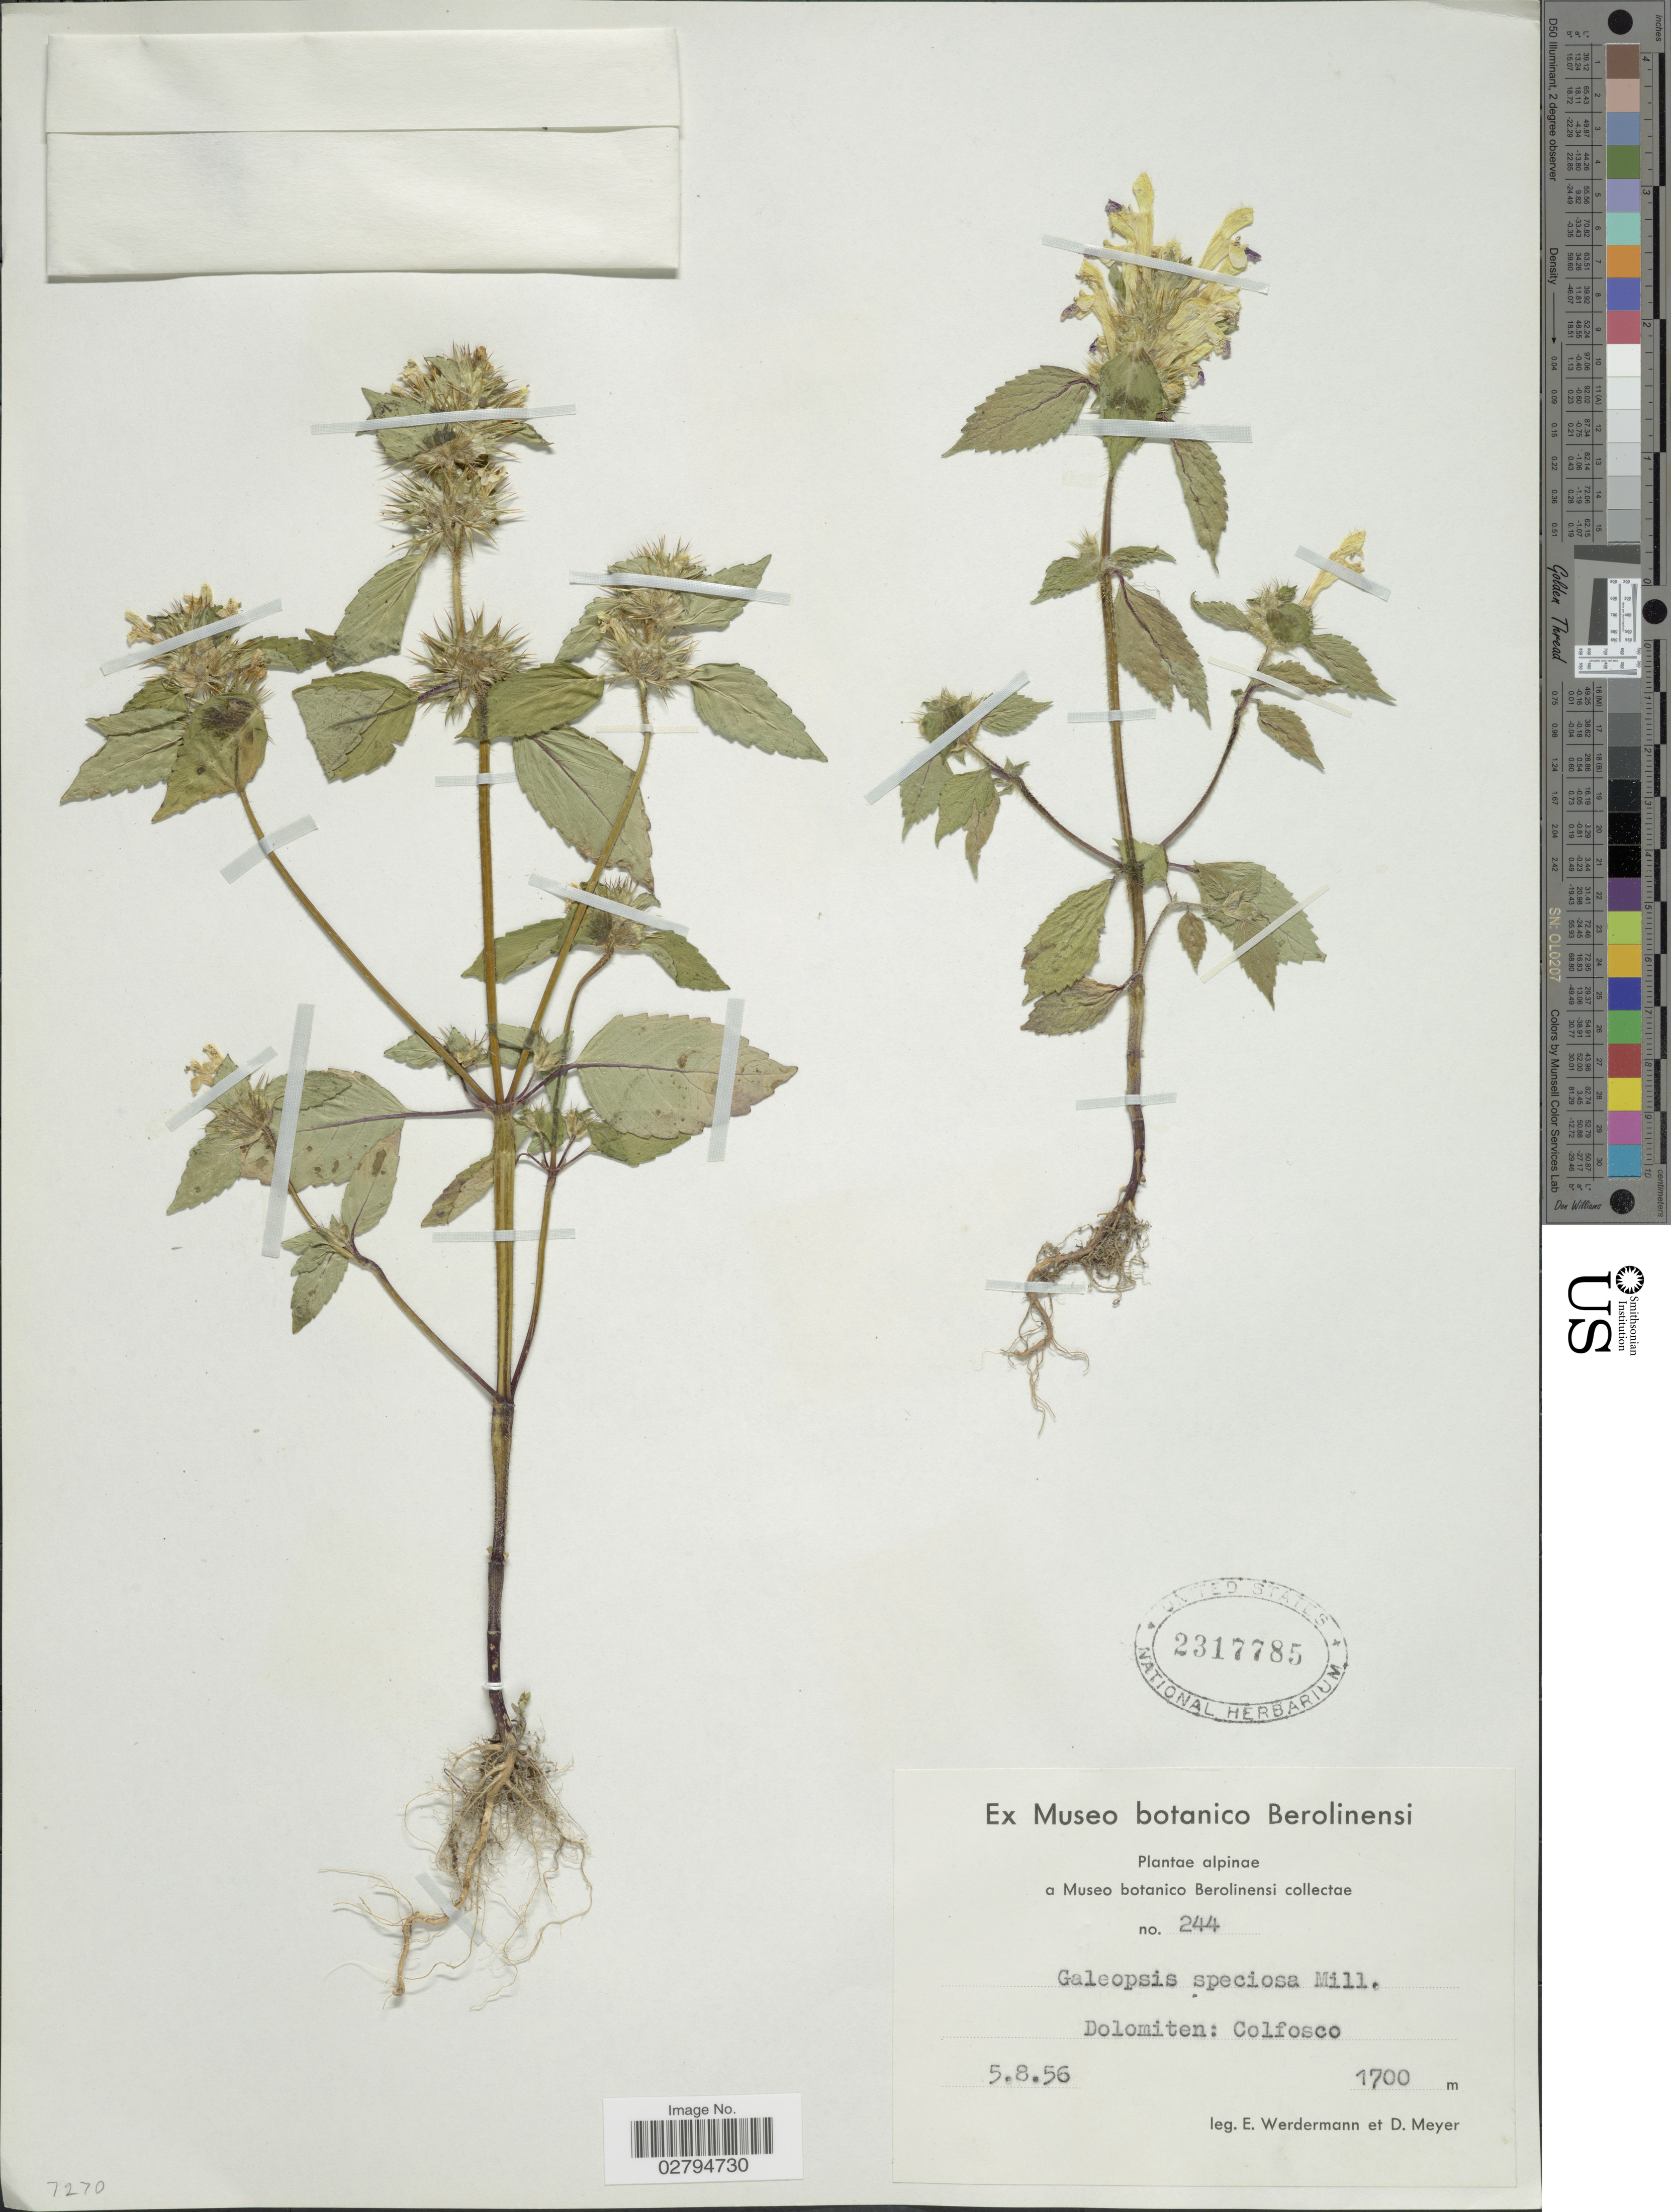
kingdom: Plantae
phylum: Tracheophyta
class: Magnoliopsida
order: Lamiales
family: Lamiaceae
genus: Galeopsis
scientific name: Galeopsis speciosa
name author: Mill.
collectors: E. Werdermann & D. Meyer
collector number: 244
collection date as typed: Transcribed d/m/y: 5/8/56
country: Italy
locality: Dolomiten: Colfosco.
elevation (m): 1700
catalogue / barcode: US 2317785